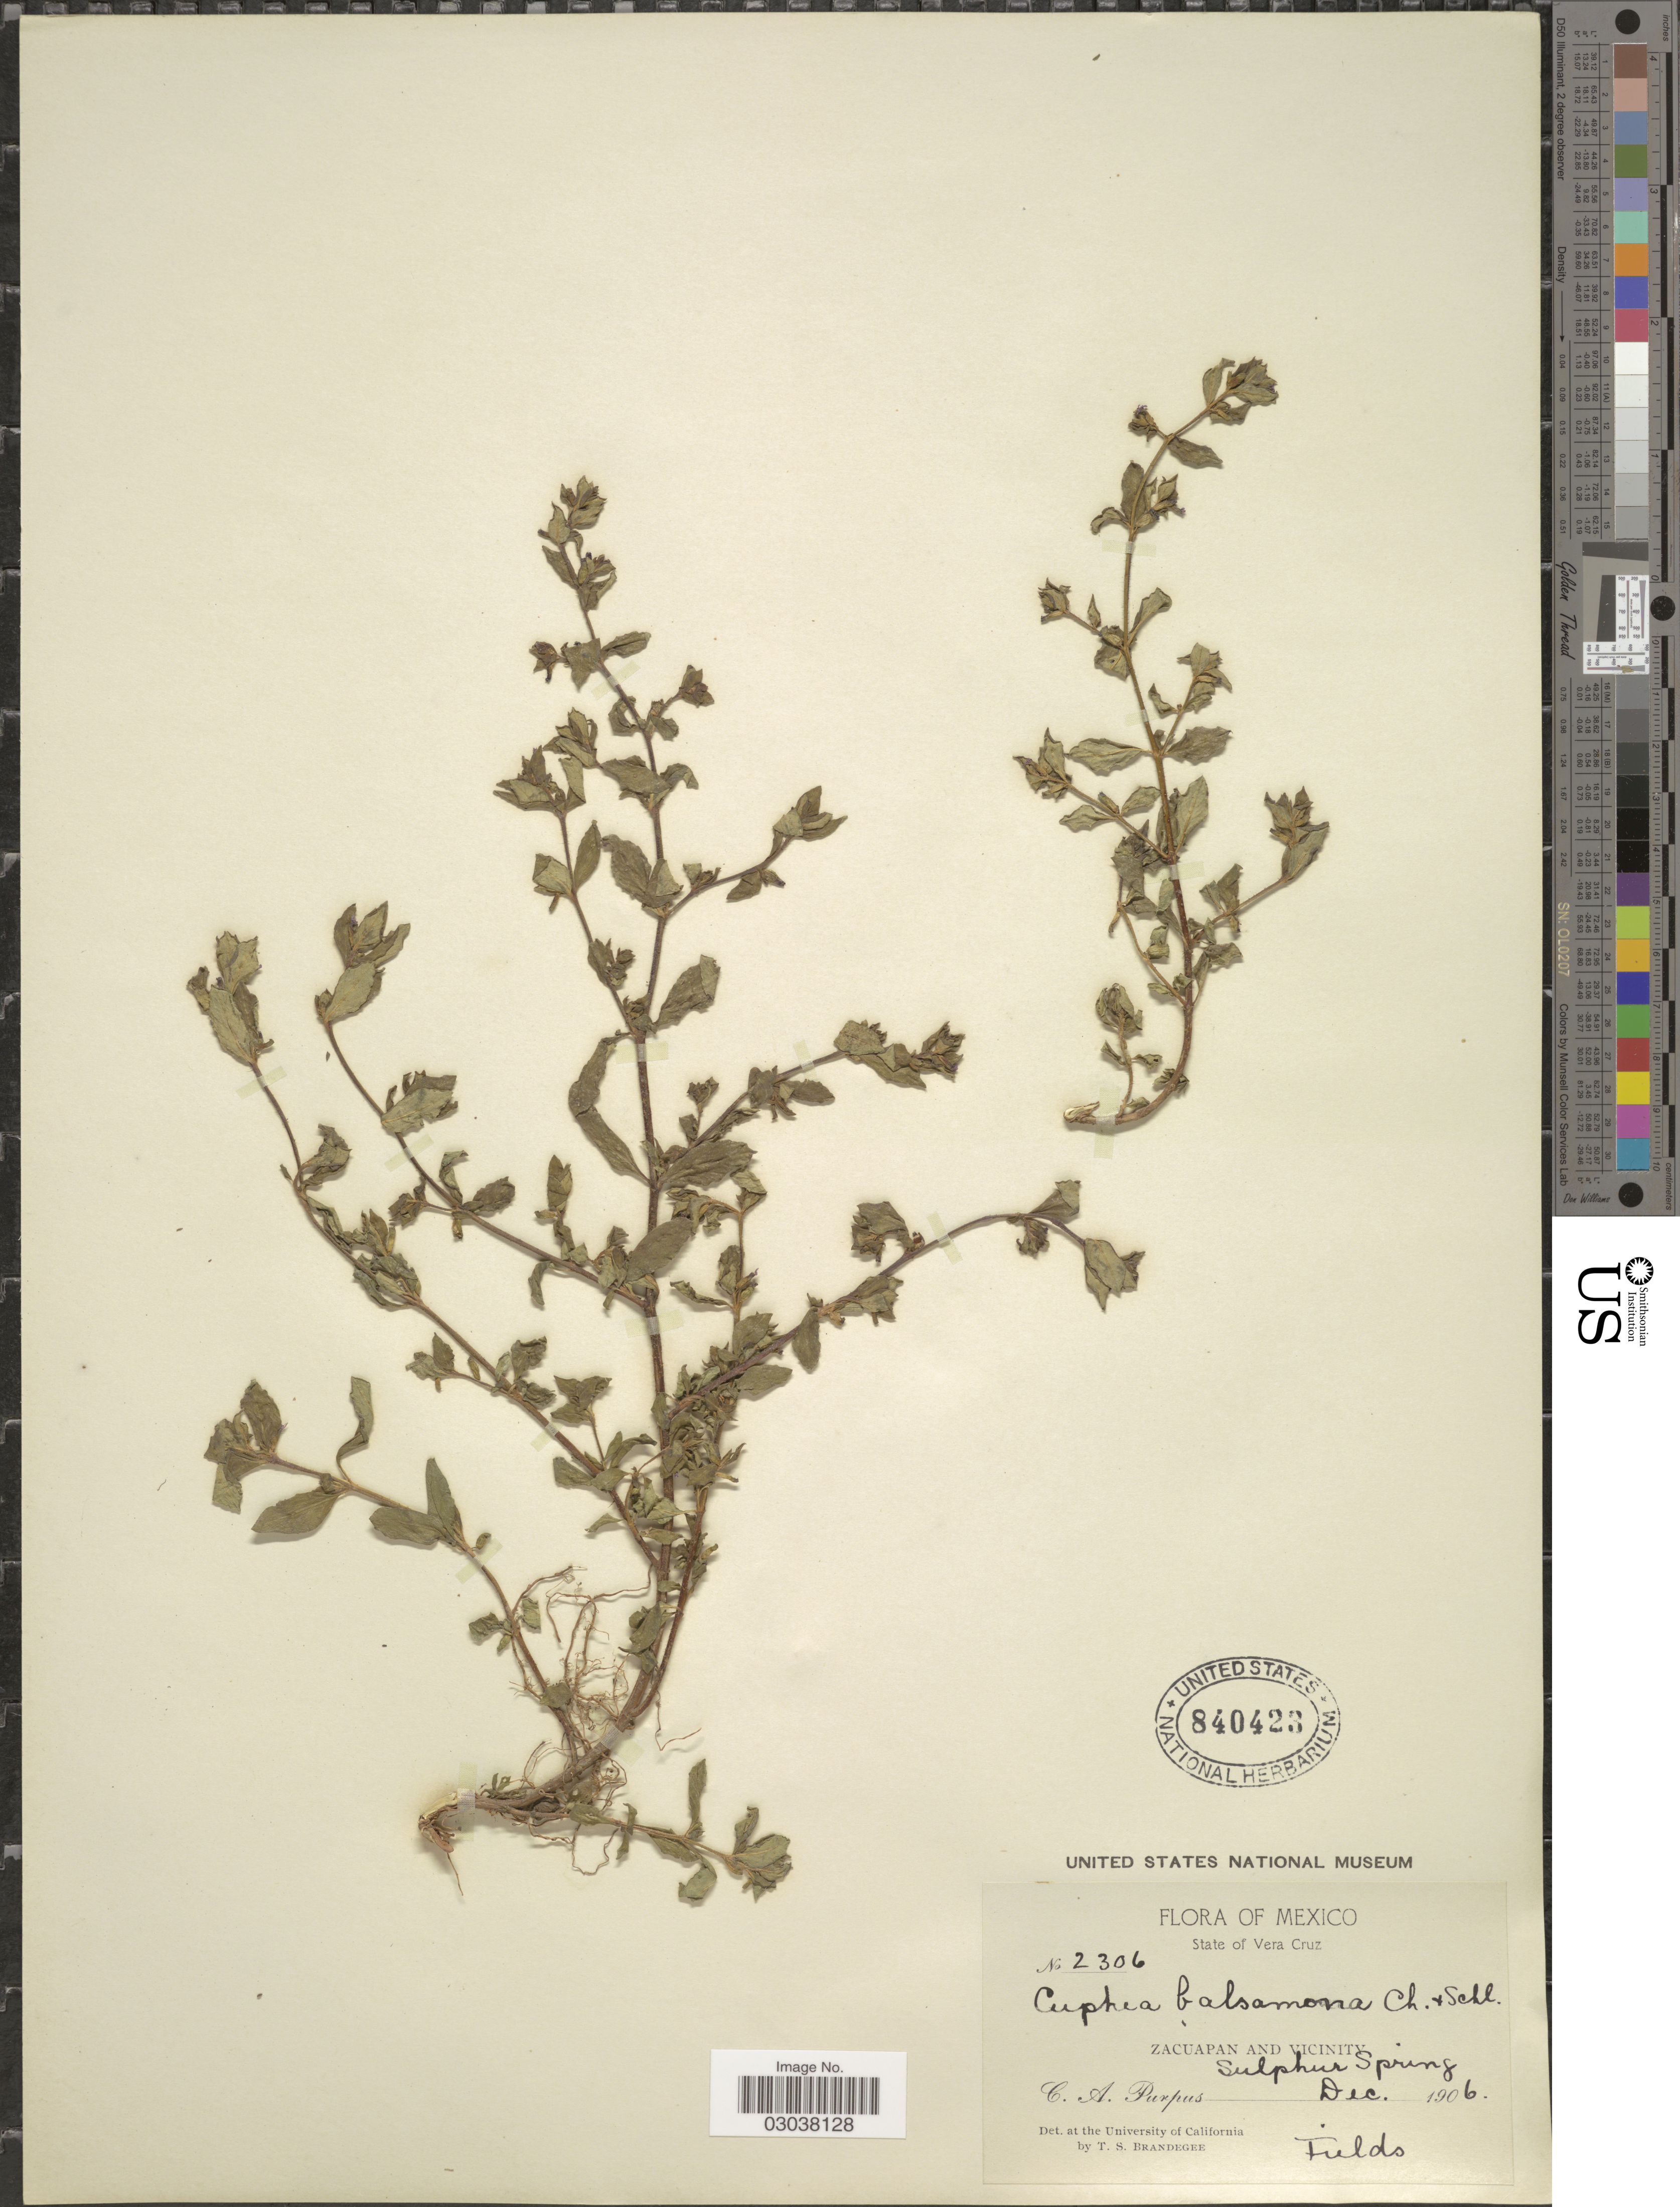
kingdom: Plantae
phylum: Tracheophyta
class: Magnoliopsida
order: Myrtales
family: Lythraceae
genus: Cuphea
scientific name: Cuphea carthagenensis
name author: (Jacq.) J.F. Macbr.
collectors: C. A. Purpus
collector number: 2306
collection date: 1906-12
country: Mexico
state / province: Veracruz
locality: State of Vera Cruz. Zacuapan and Vicinity. Sulphur Spring.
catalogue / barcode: US 840423